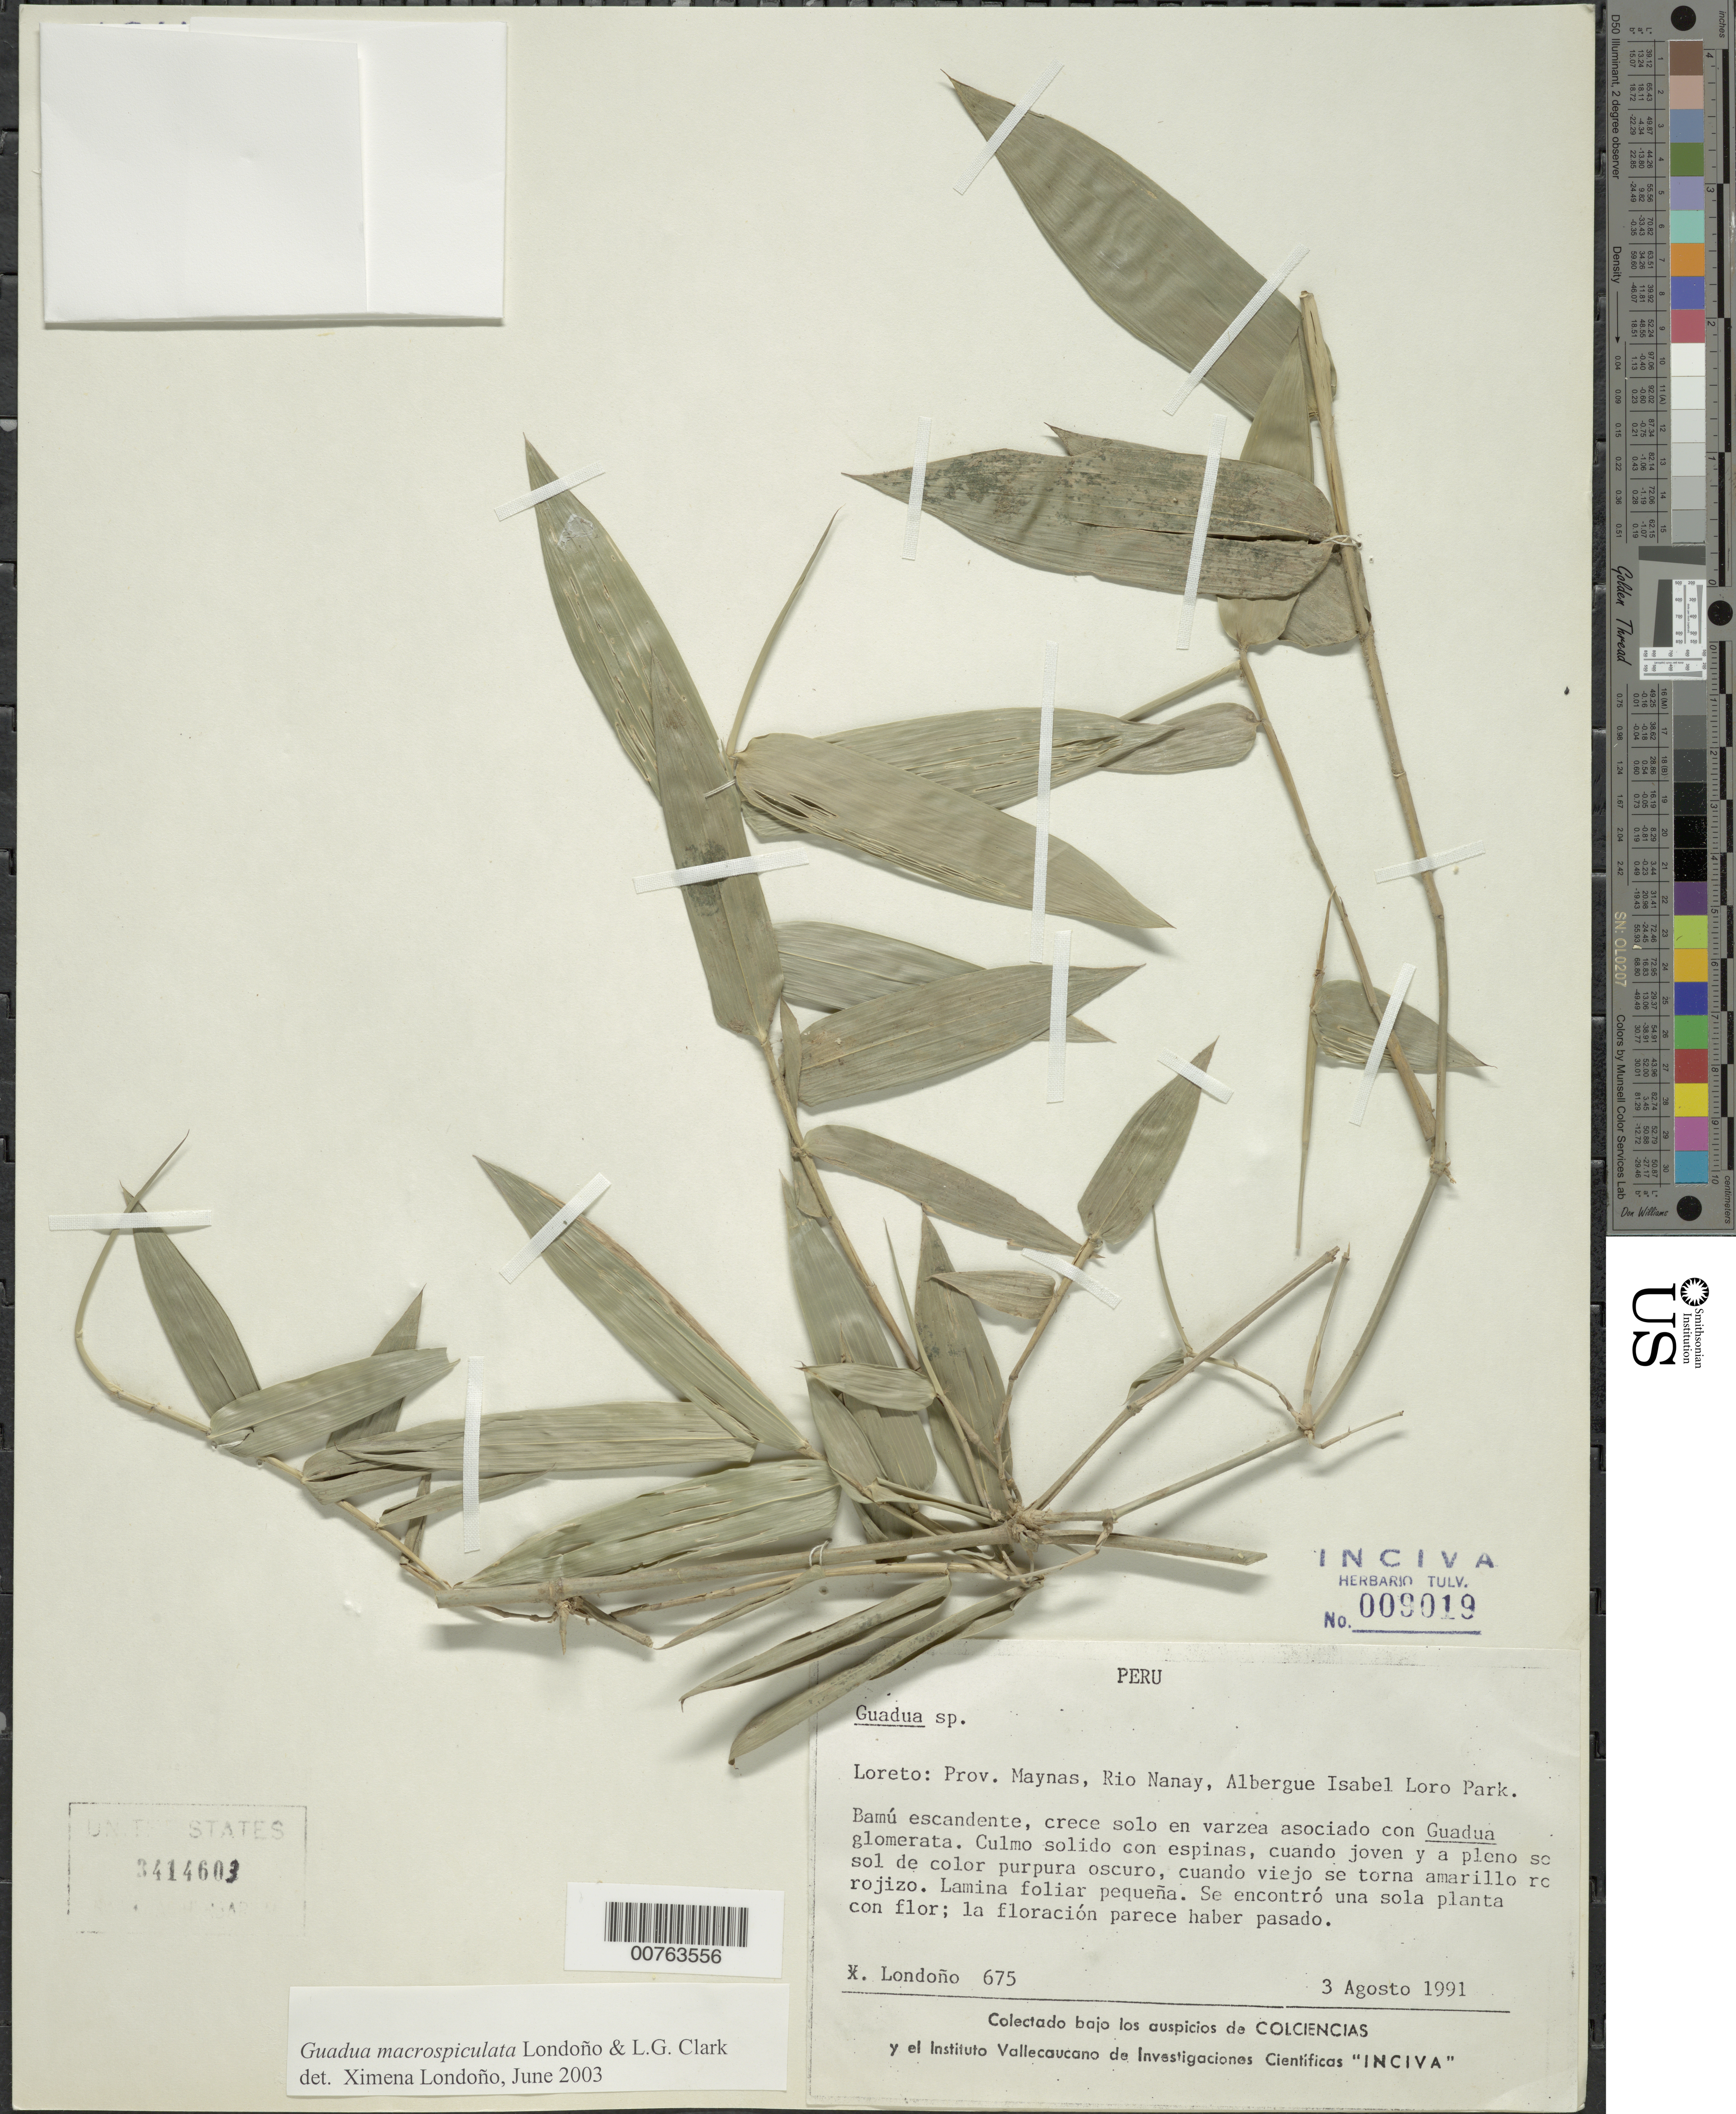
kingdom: Plantae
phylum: Tracheophyta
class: Liliopsida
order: Poales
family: Poaceae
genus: Guadua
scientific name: Guadua macrospiculata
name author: Londoño & L.G. Clark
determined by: Londoño, X., (TULV), Jardin Botanico "Juan Maria Cespedes"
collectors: X. Londoño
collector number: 675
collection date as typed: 03 Aug 1991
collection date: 1991-08-03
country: Peru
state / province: Loreto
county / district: Maynas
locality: Rio Nanay, Albergue Isabel Loro Park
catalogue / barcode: US 3414603